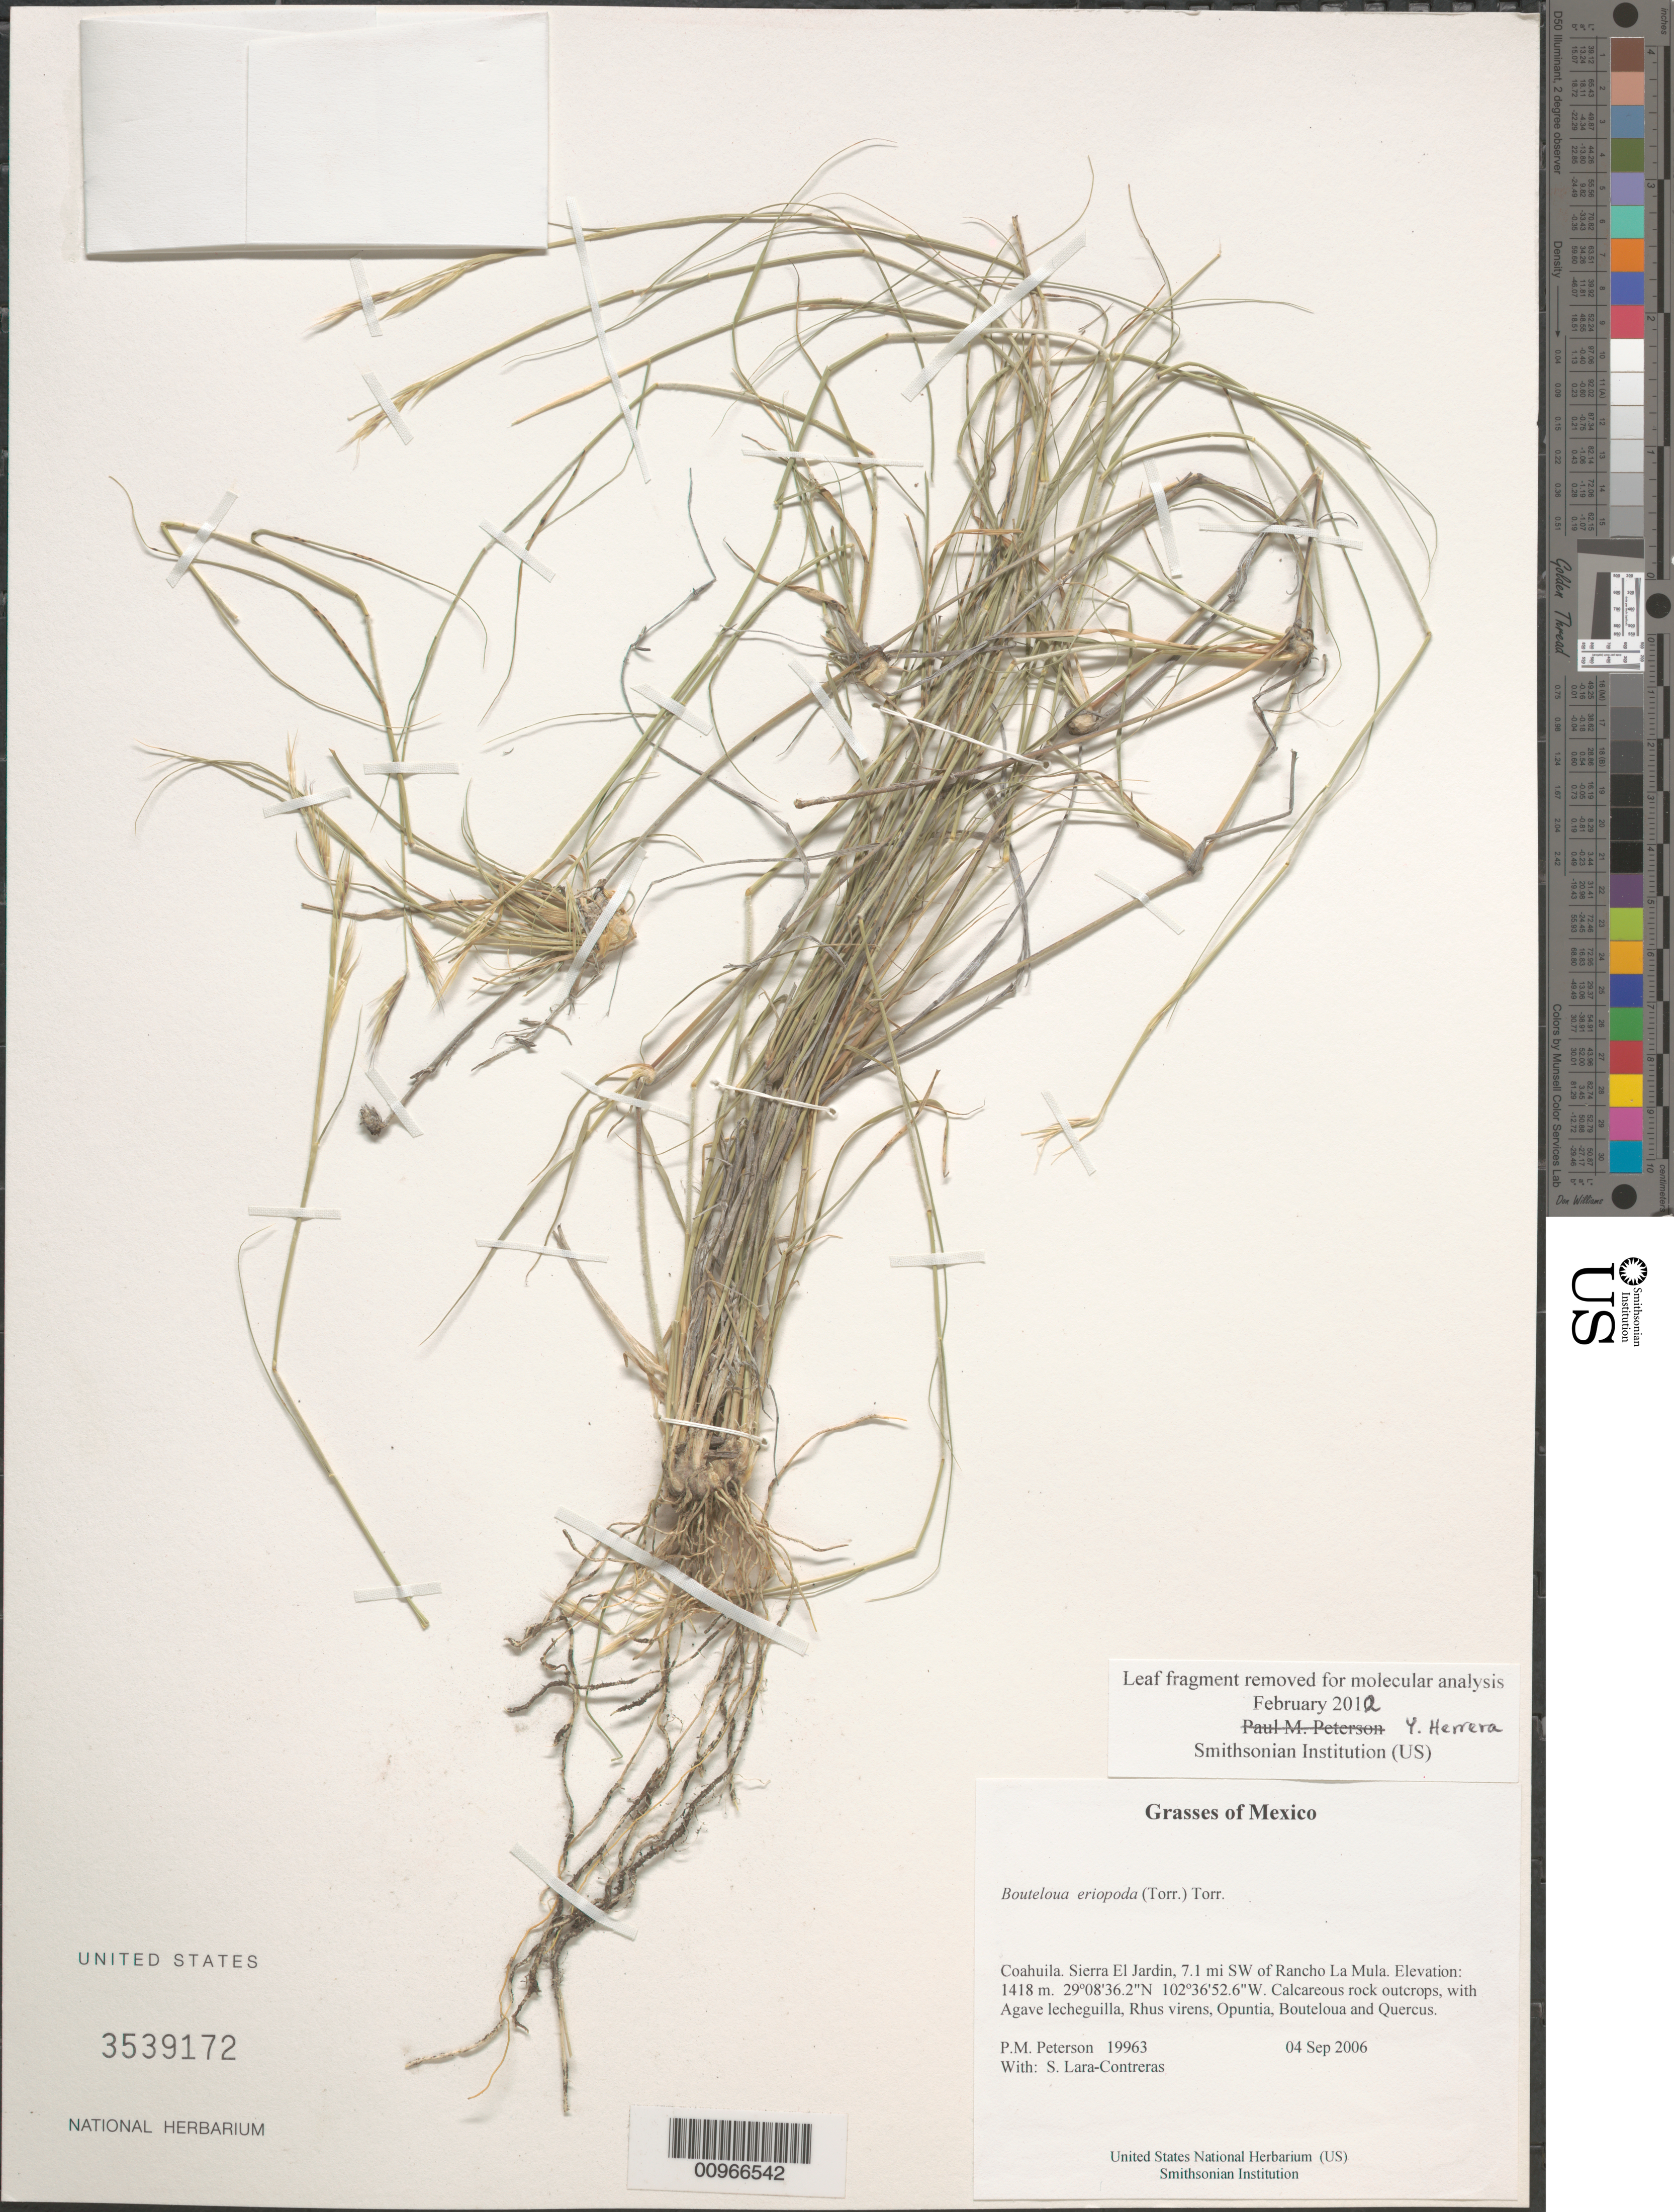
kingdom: Plantae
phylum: Tracheophyta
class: Liliopsida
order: Poales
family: Poaceae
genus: Bouteloua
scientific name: Bouteloua eriopoda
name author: (Torr.) Torr.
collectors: P. M. Peterson & S. Lara Contreras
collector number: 19963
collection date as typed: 04 Sep 2006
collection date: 2006-09-04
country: Mexico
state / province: Coahuila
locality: Sierra El Jardin, 7.1 mi SW of Rancho La Mula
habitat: Calcareous rock outcrops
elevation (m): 1418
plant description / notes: Tissue sample 19963.01 depleted before it could be imported into EMu (4 Jun 2018). No Biorepository ID was ever assigned.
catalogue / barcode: US 3539172